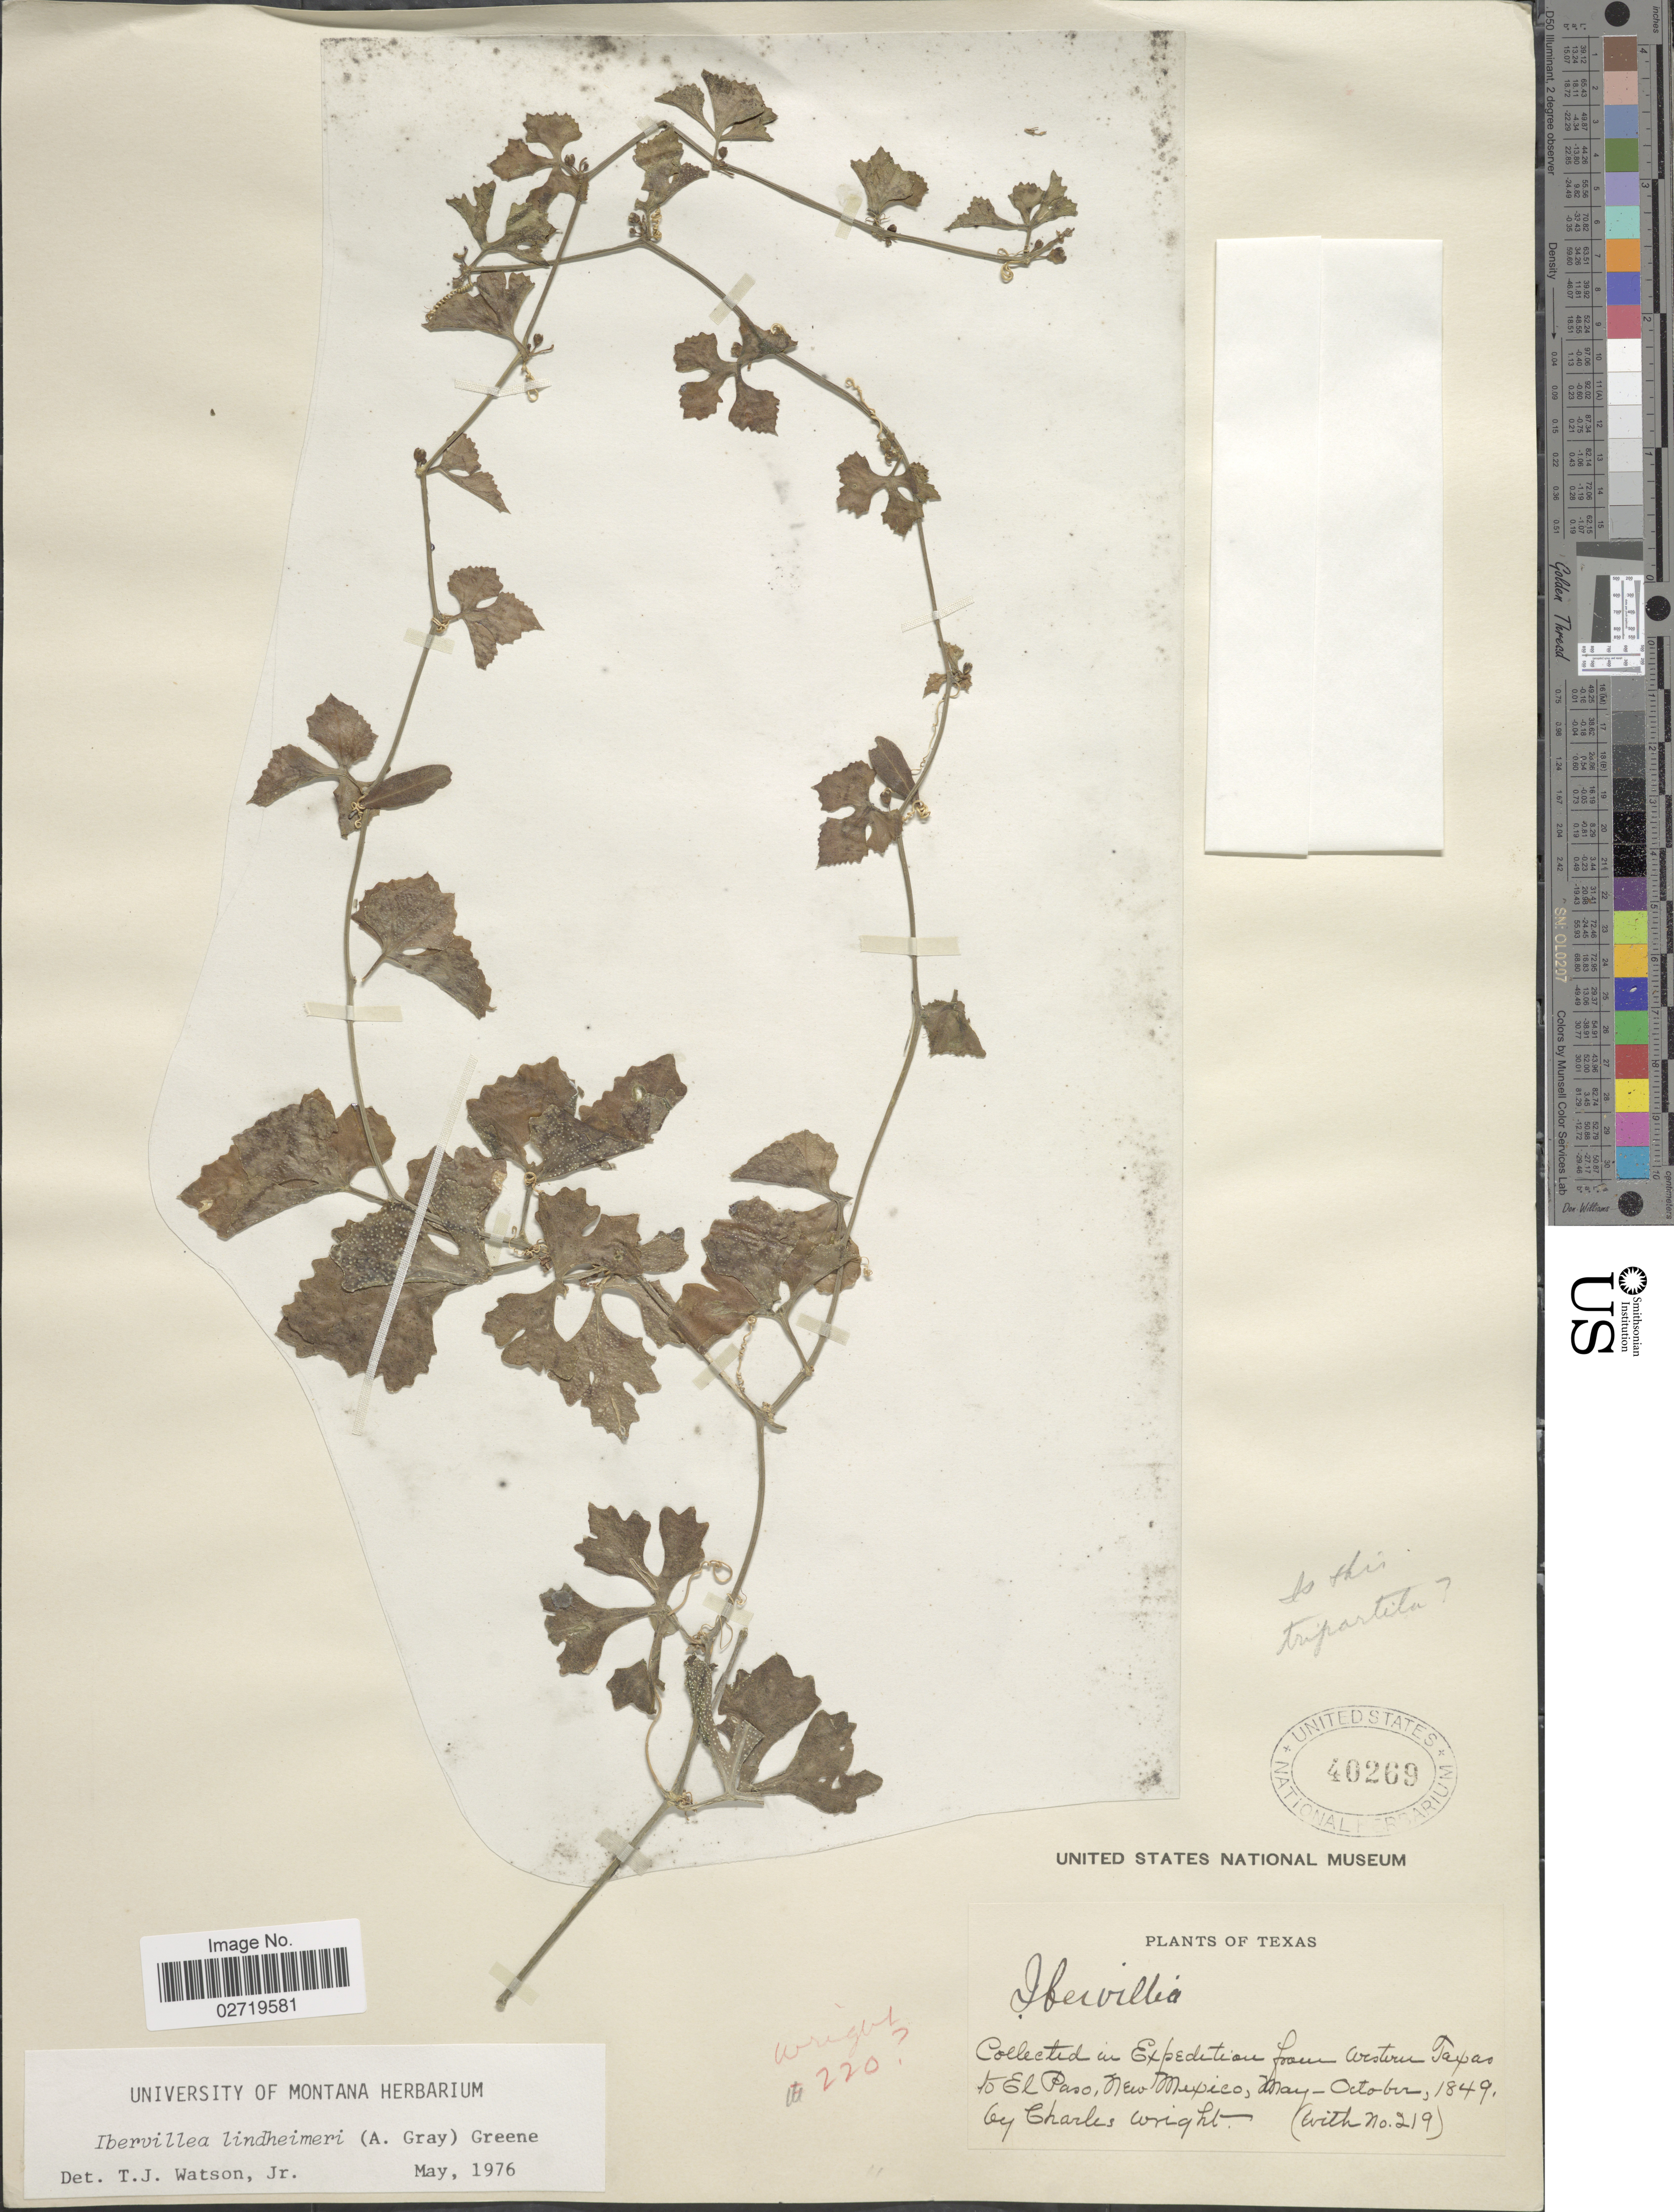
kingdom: Plantae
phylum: Tracheophyta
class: Magnoliopsida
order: Cucurbitales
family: Cucurbitaceae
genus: Ibervillea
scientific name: Ibervillea lindheimeri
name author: (A. Gray) Greene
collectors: C. Wright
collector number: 219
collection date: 1849-05/1849-10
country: United States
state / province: New Mexico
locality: Western Texas to El Paso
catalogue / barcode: US 40269